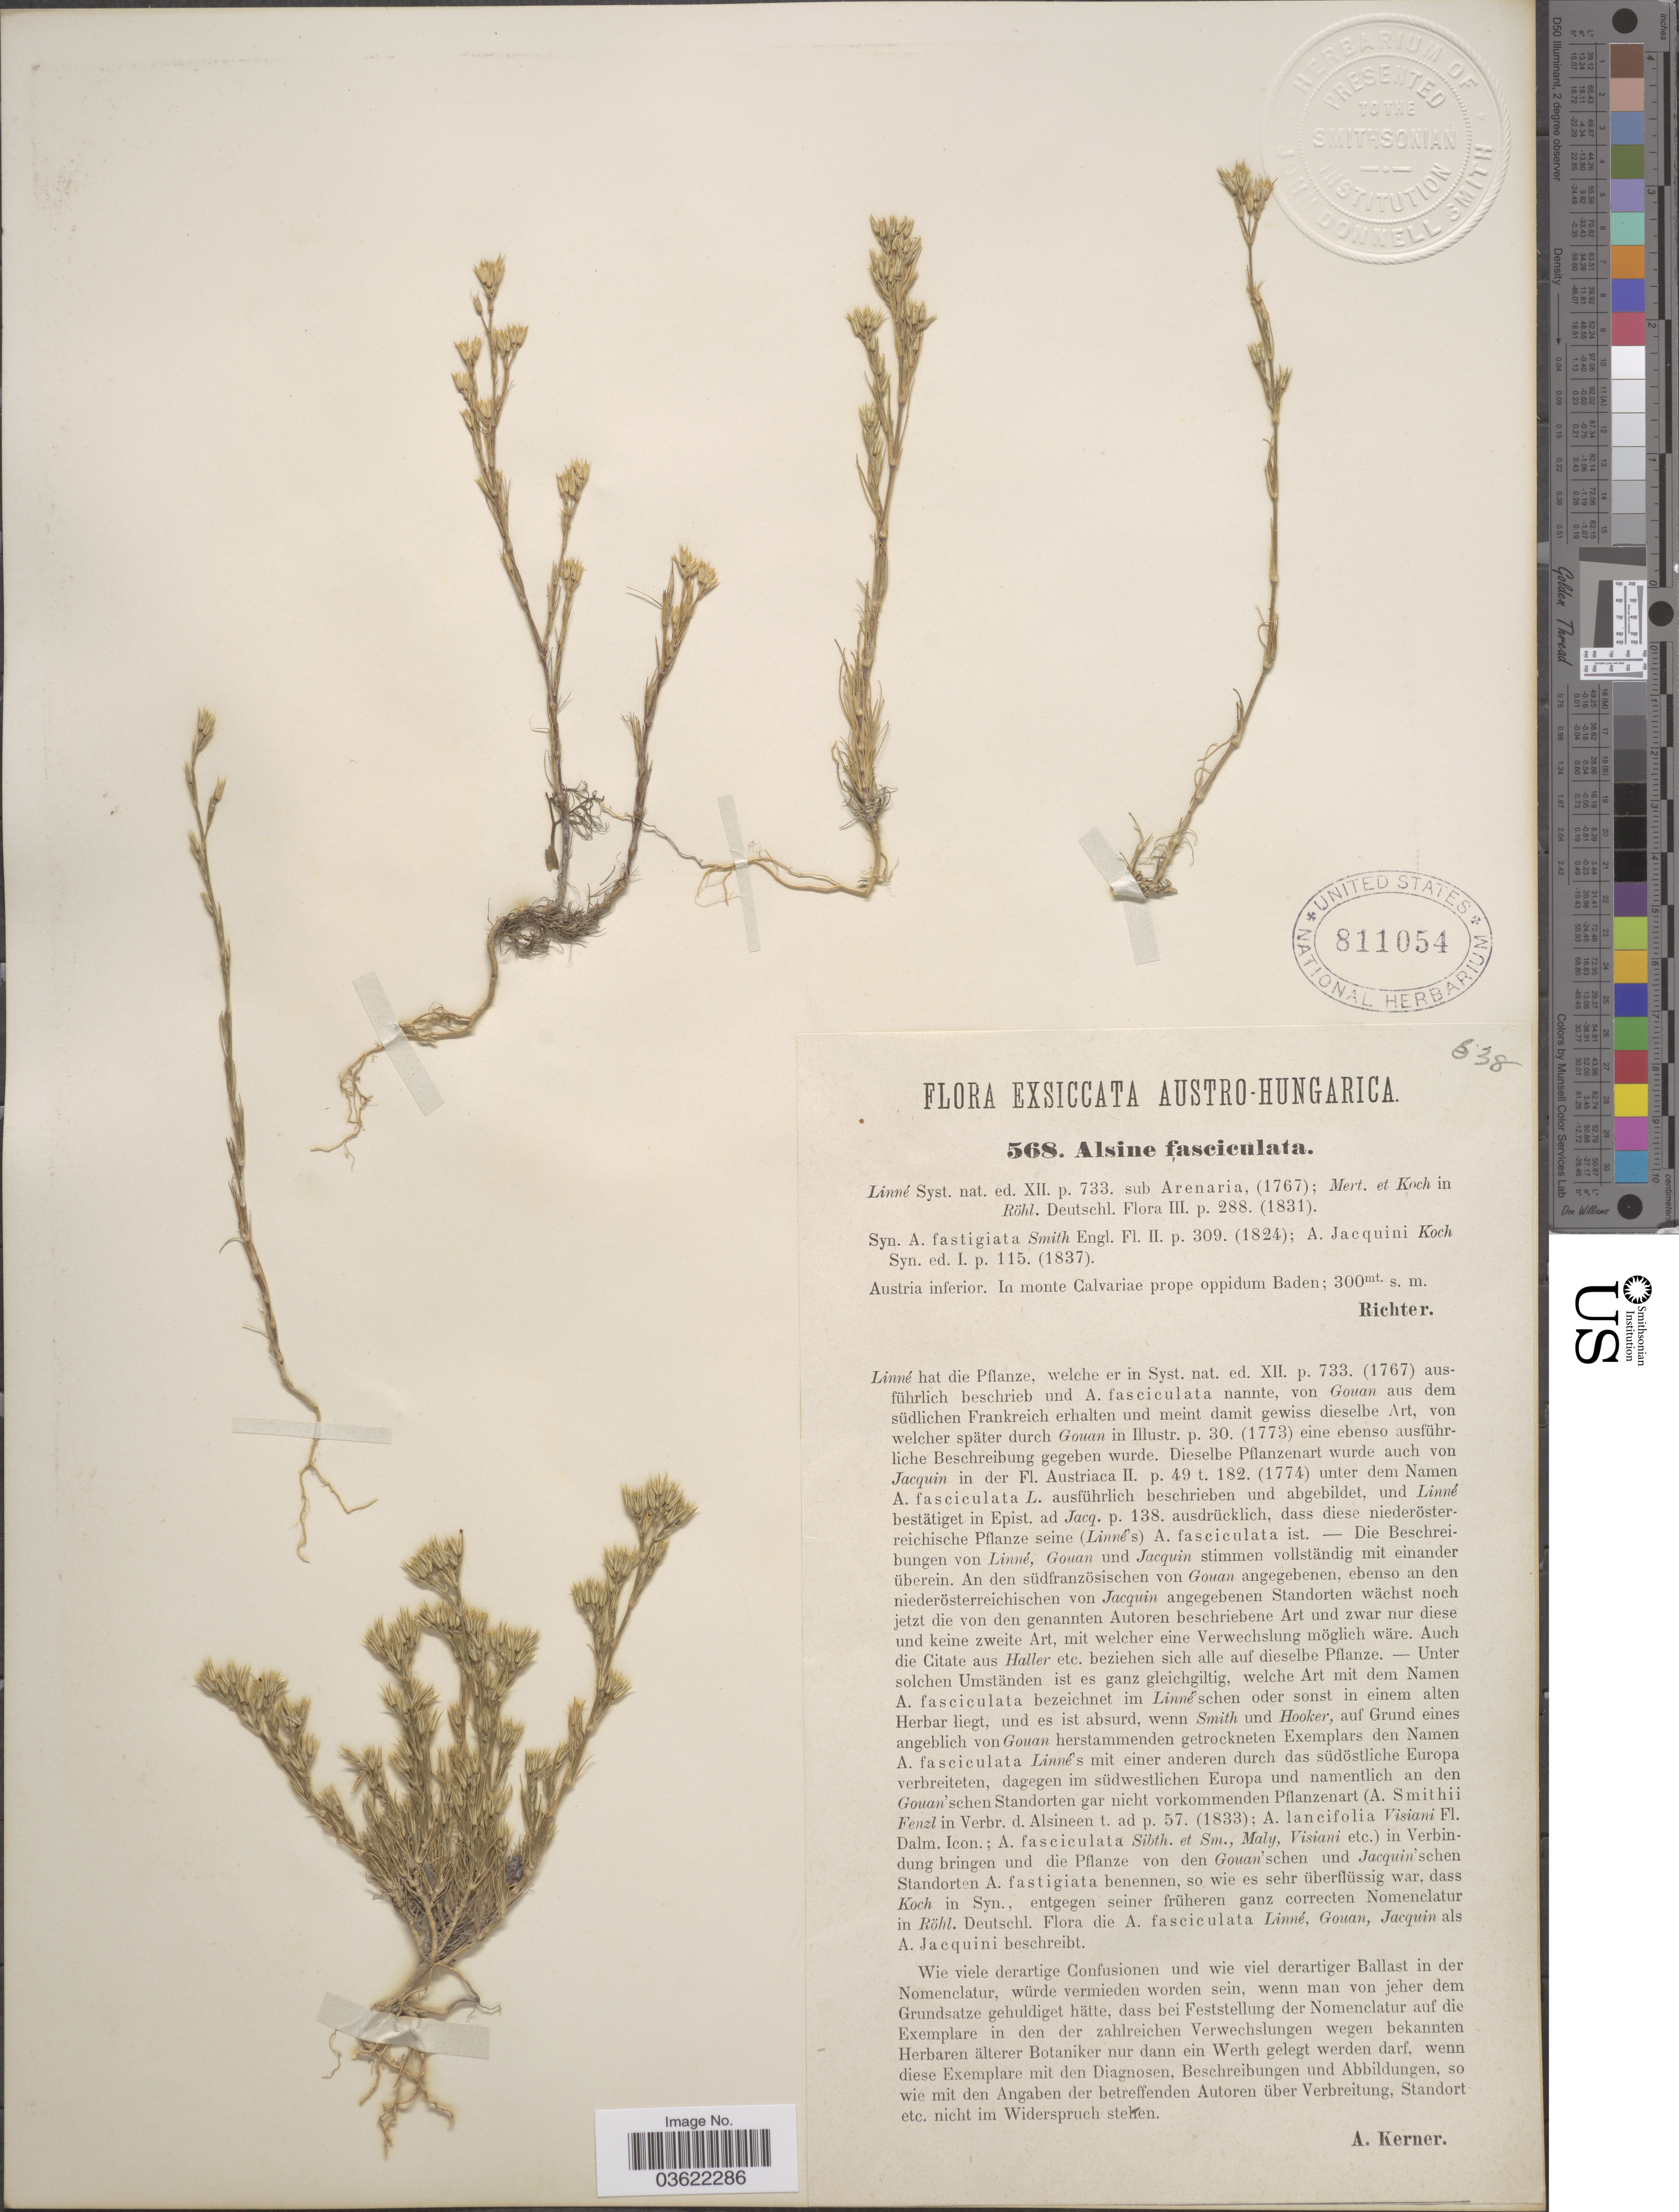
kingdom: Plantae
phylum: Tracheophyta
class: Magnoliopsida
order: Caryophyllales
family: Caryophyllaceae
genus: Arenaria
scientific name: Arenaria fasciculata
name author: L.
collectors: -- Richter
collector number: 568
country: Austria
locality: Austro-Hungarica. Austria inferior. In monte Calvariae prope oppidum Baden.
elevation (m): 300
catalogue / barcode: US 811054